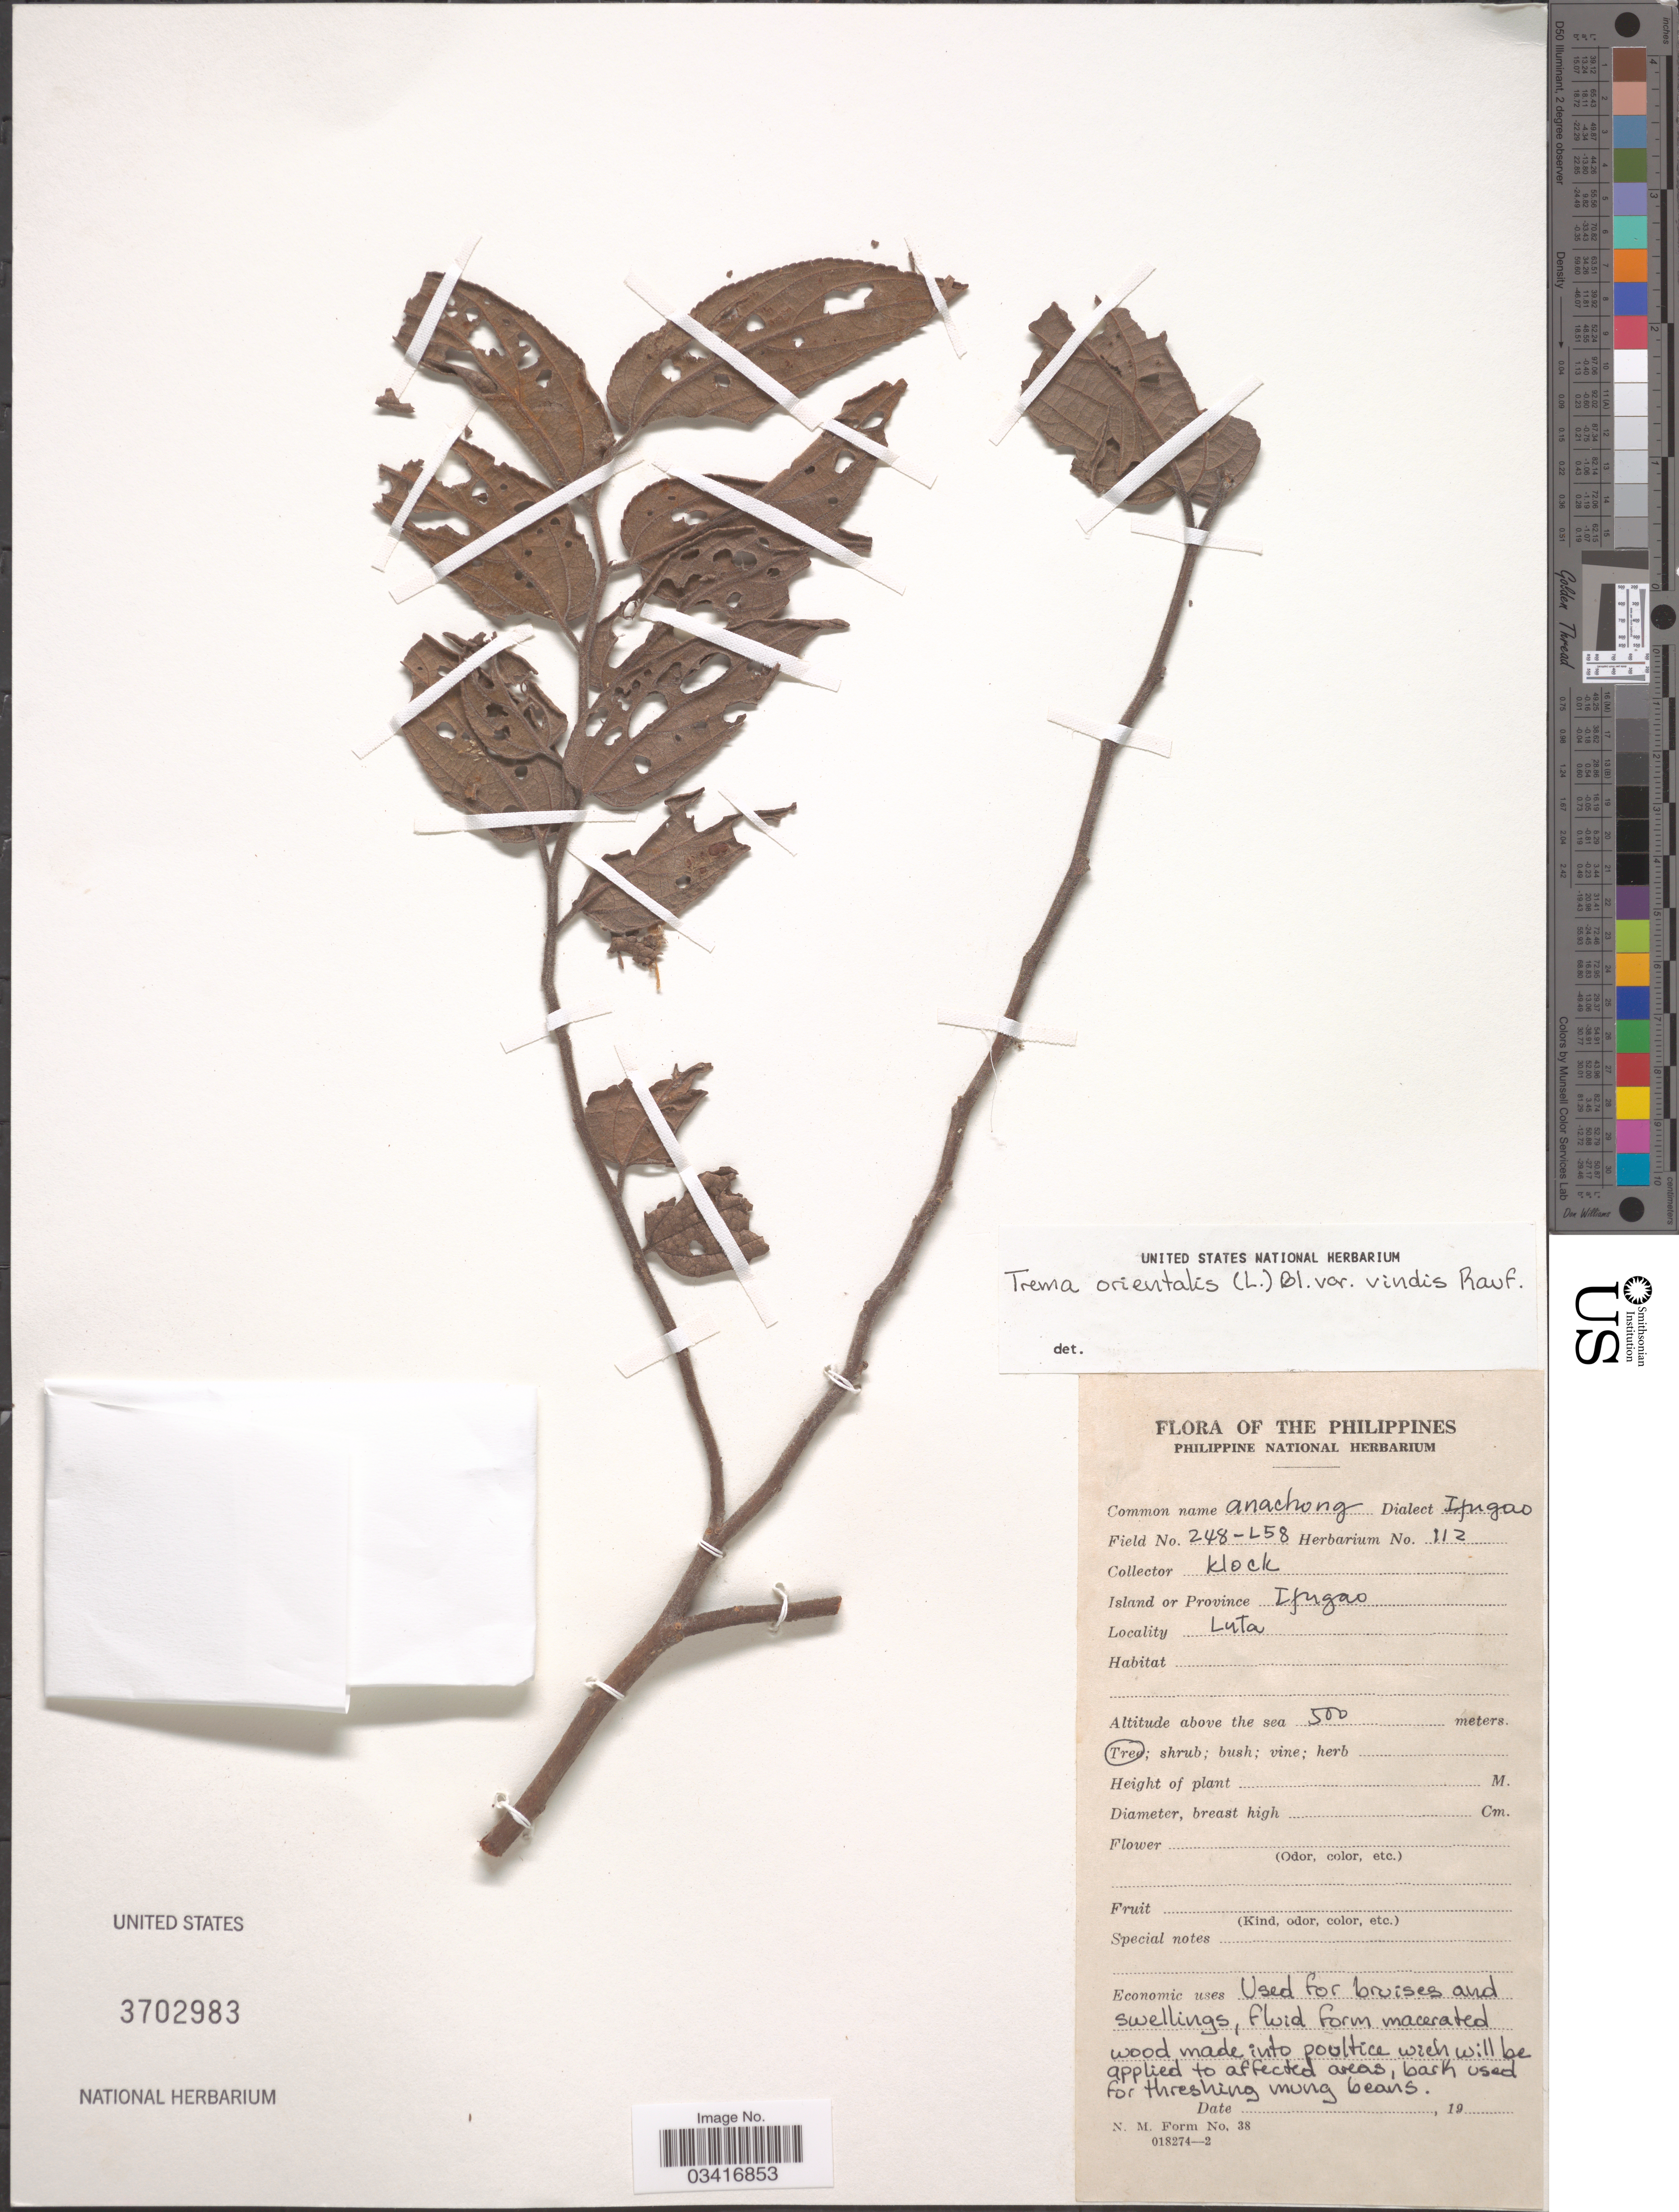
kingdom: Plantae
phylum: Tracheophyta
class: Magnoliopsida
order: Rosales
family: Cannabaceae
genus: Trema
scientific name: Trema orientale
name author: (L.) Blume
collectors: Klock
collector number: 248-L58/112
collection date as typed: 19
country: Philippines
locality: Province Ifugao. Luta.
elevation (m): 500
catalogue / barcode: US 3702983